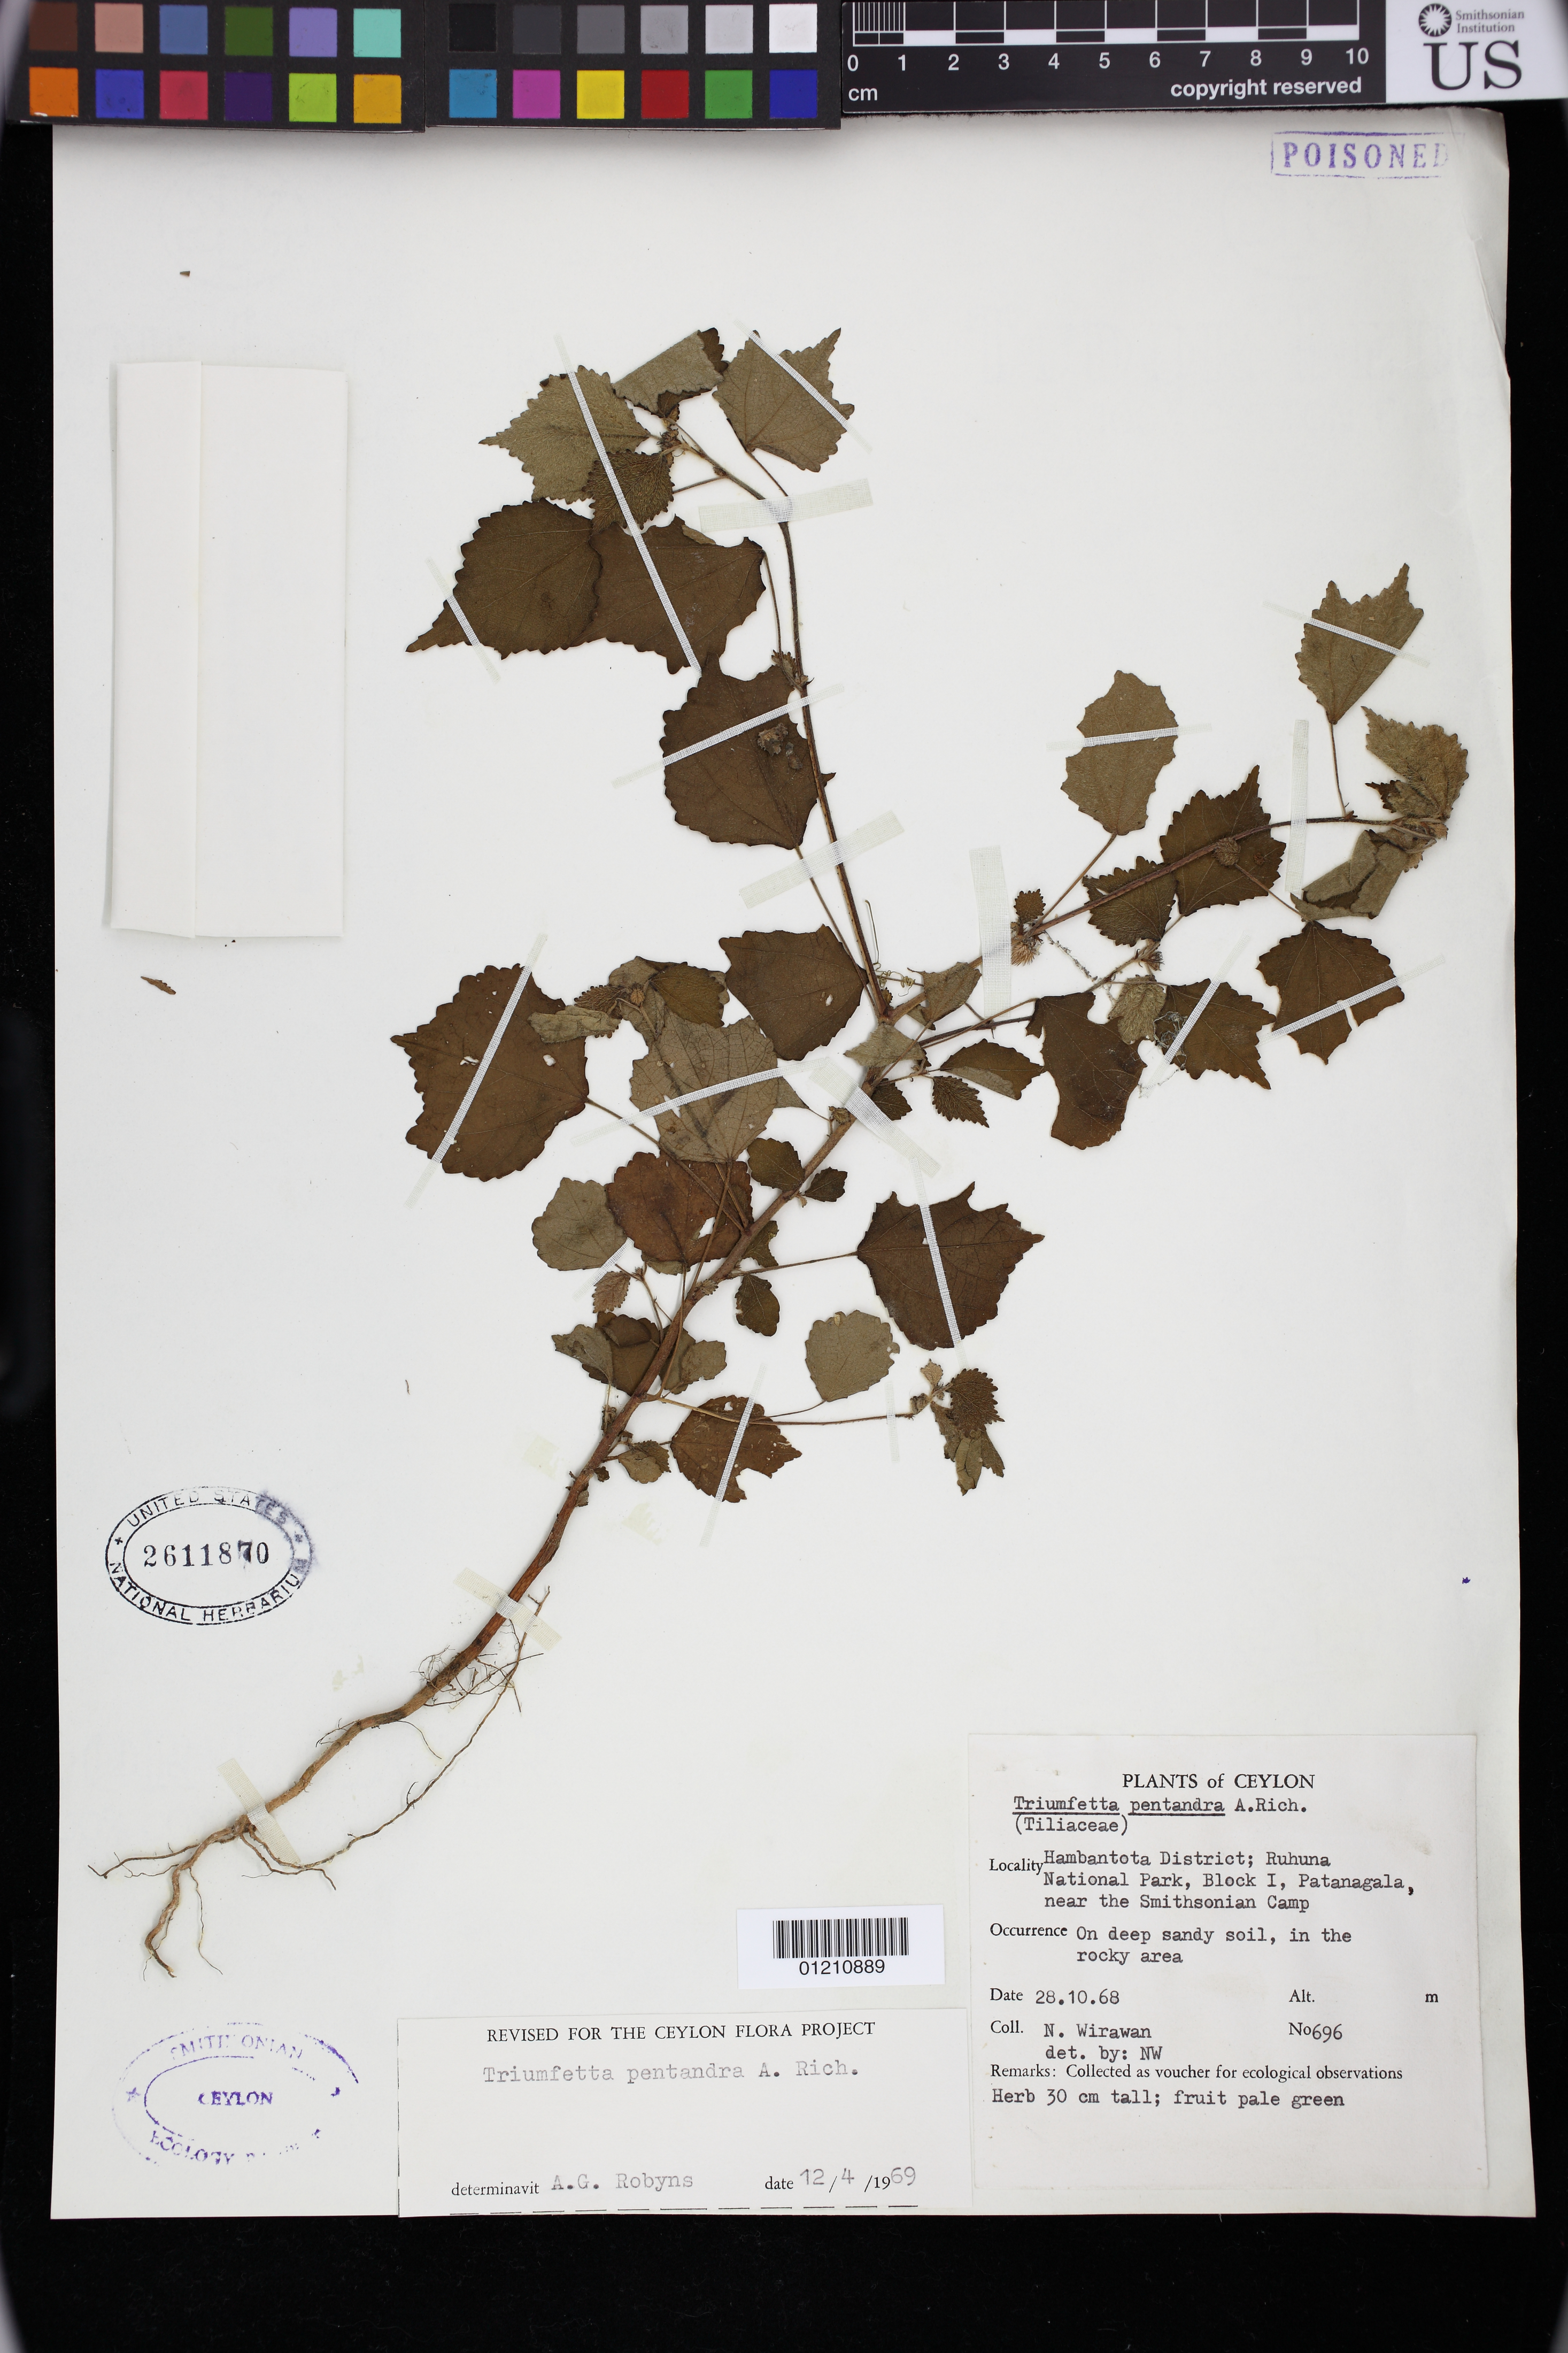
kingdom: Plantae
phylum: Tracheophyta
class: Magnoliopsida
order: Malvales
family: Malvaceae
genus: Triumfetta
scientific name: Triumfetta pentandra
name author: A. Rich.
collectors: N. Wirawan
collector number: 696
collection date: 1968-10-28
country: Sri Lanka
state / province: Southern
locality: Hambantota District; Ruhuna National Park, Block I, Patanagala, near the Smithsonian Camp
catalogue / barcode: US 2611870